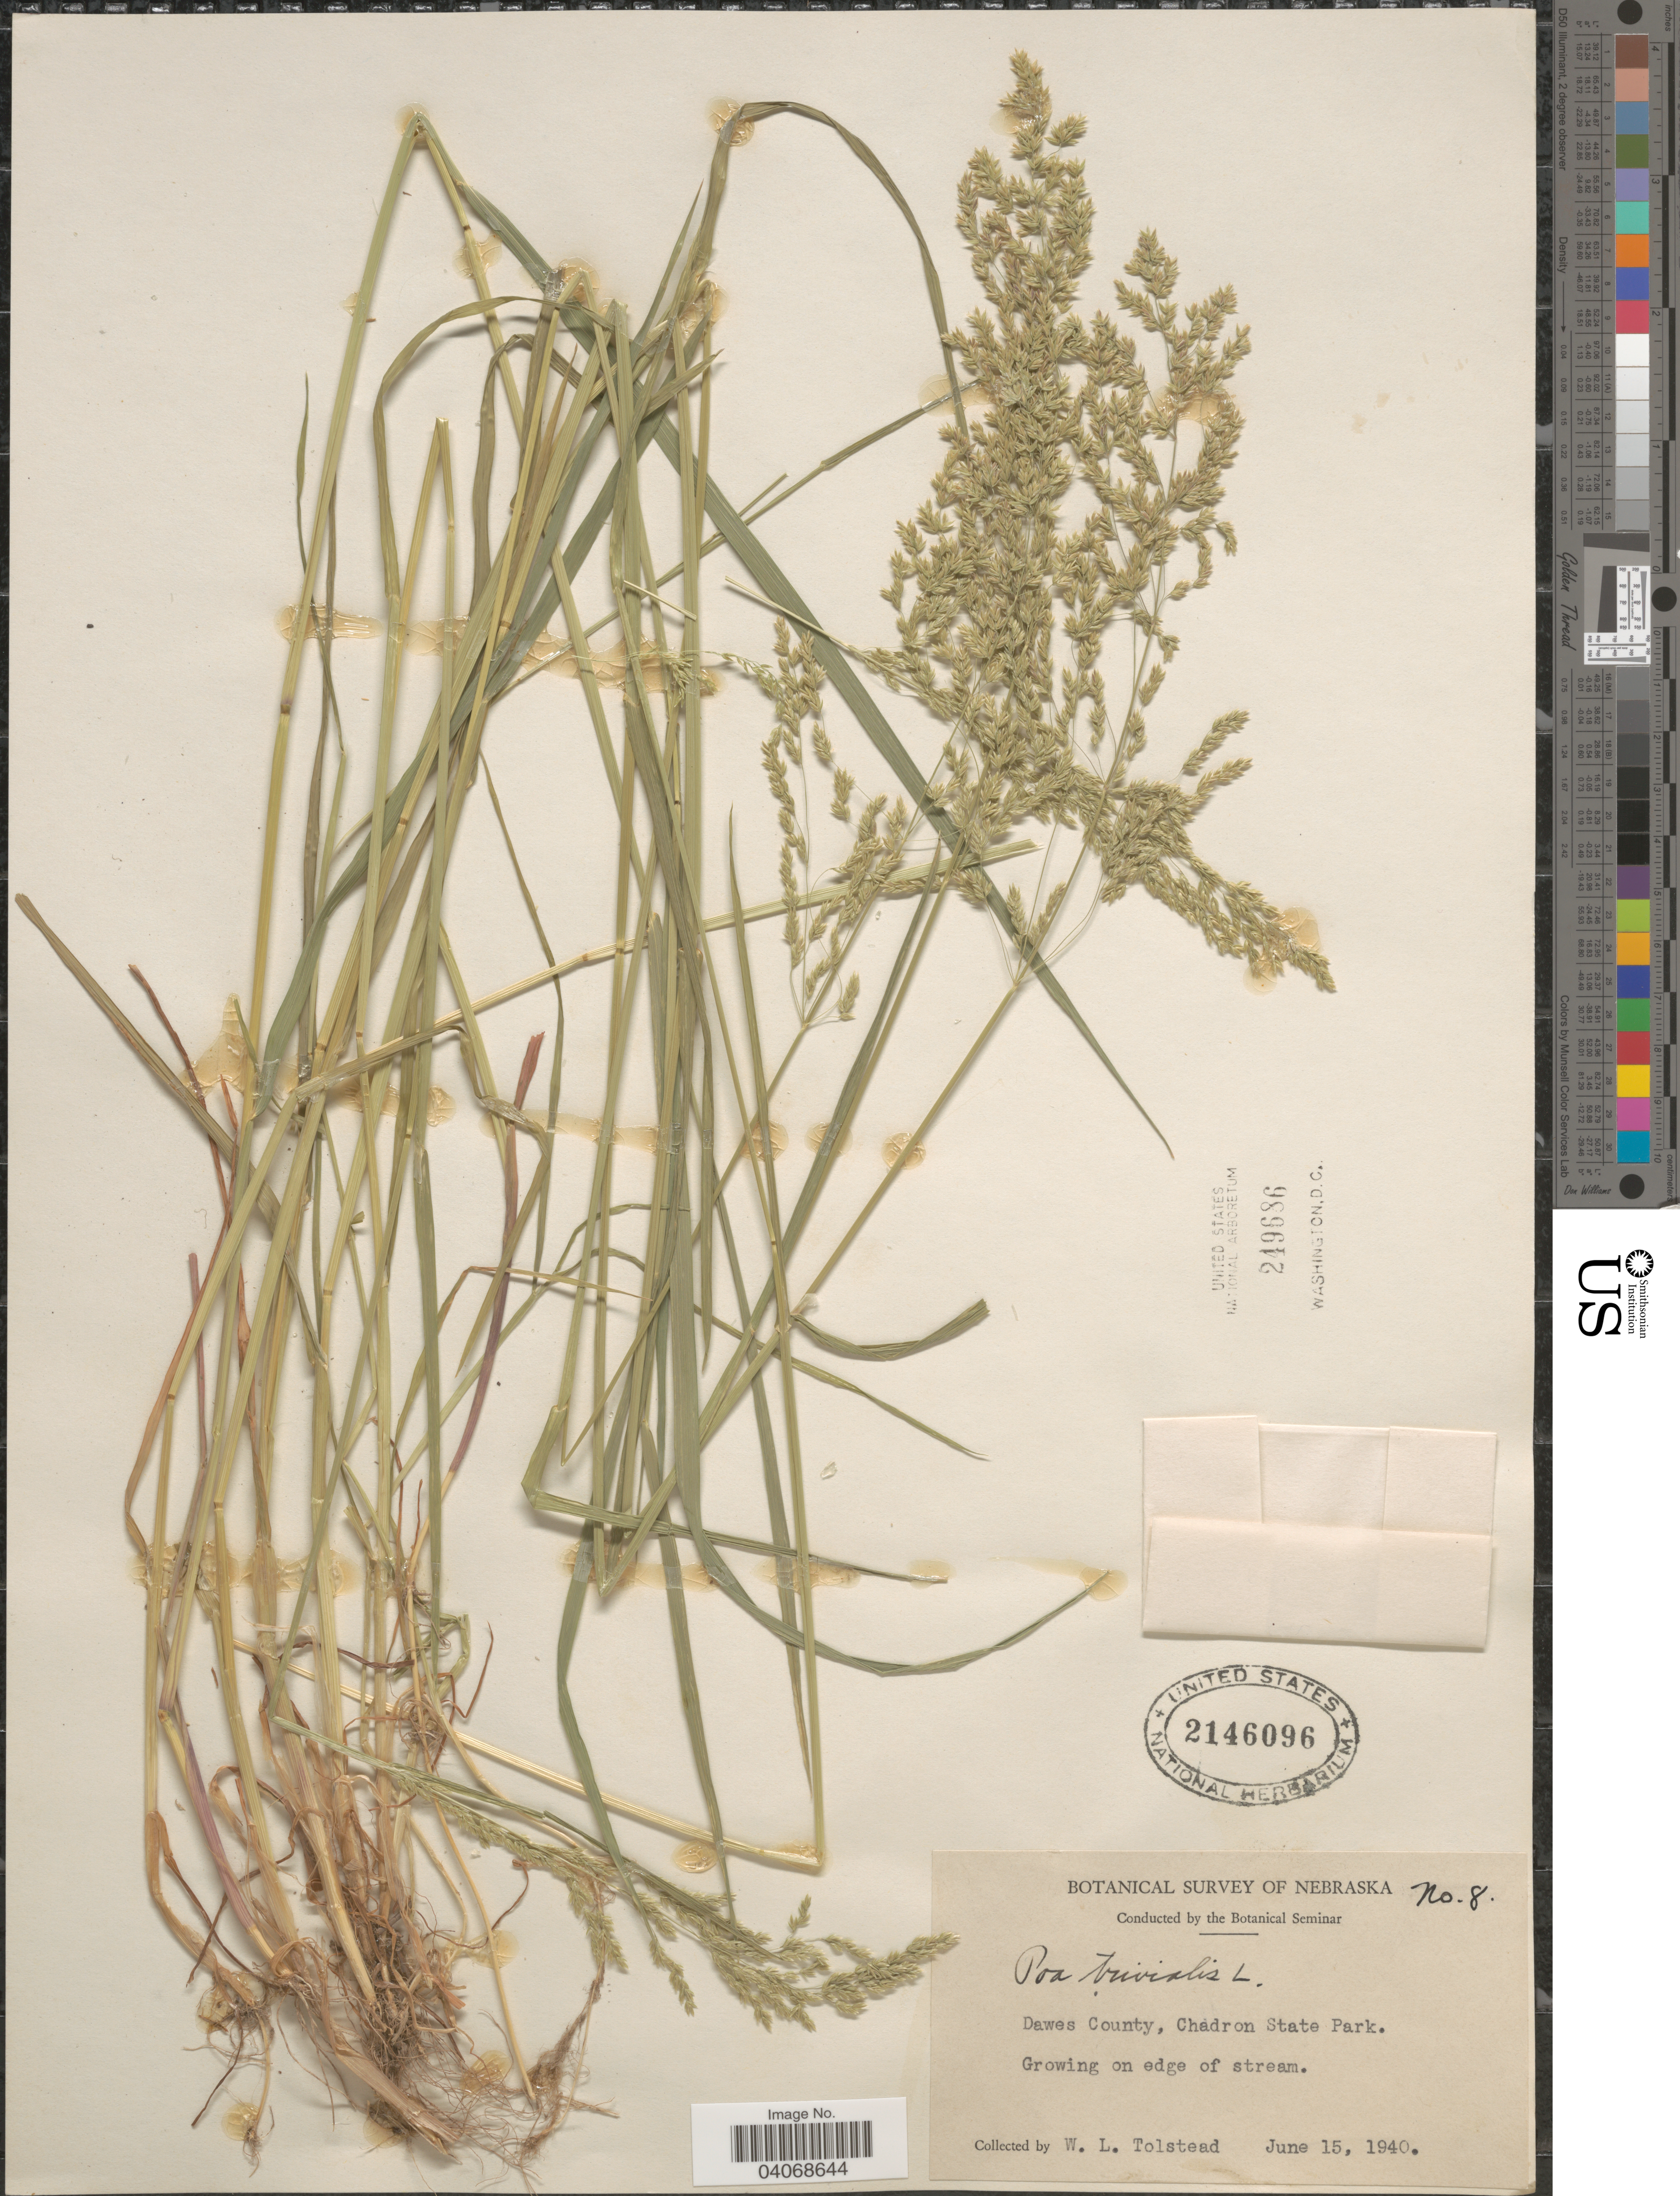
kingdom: Plantae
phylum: Tracheophyta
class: Liliopsida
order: Poales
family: Poaceae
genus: Poa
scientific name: Poa trivialis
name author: L.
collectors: W. Tolstead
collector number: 8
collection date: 1940-06-15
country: United States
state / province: Nebraska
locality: Botanical Survey of Nebraska. Dawes County, Chadron State Park. Growing on edge of stream.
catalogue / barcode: US 2146096